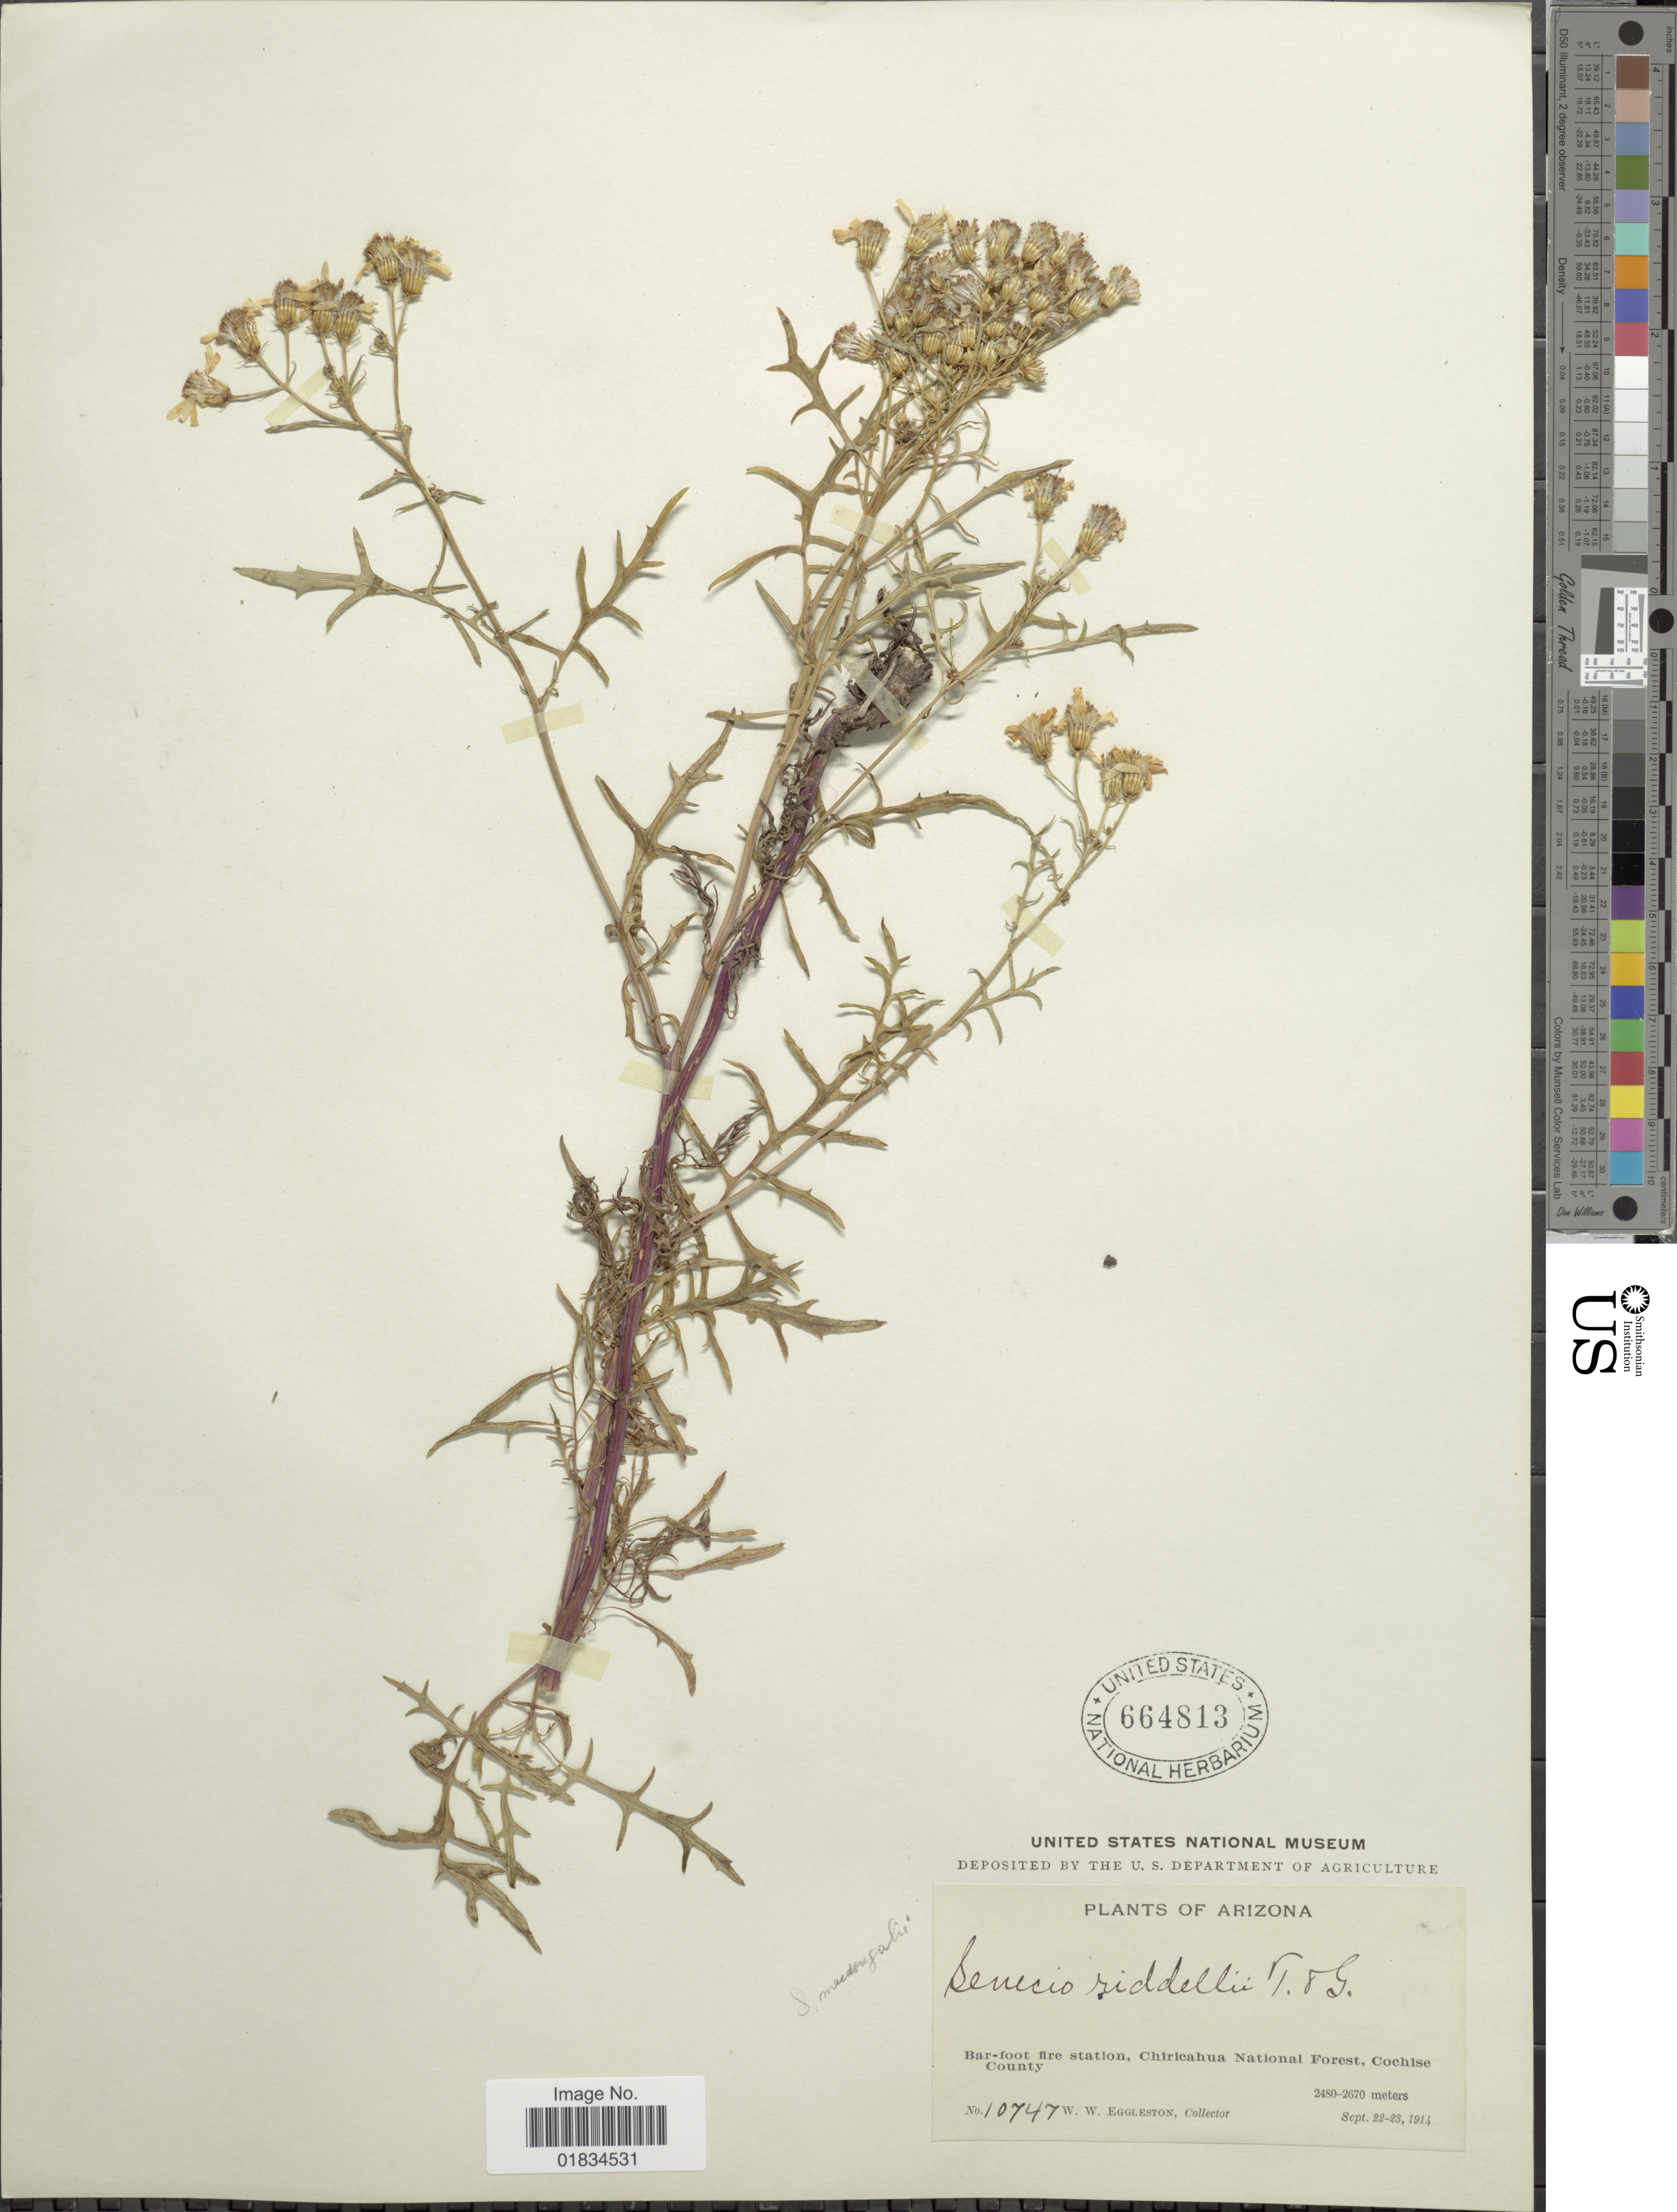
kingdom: Plantae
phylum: Tracheophyta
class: Magnoliopsida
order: Asterales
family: Asteraceae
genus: Senecio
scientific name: Senecio macdougalii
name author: A. Heller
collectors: W. W. Eggleston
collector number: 10747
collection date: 1914-09-22/1914-09-23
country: United States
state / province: Arizona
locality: Bar-foot fire station, Chiricahua National Forest, Cochise County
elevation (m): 2480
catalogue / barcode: US 664813